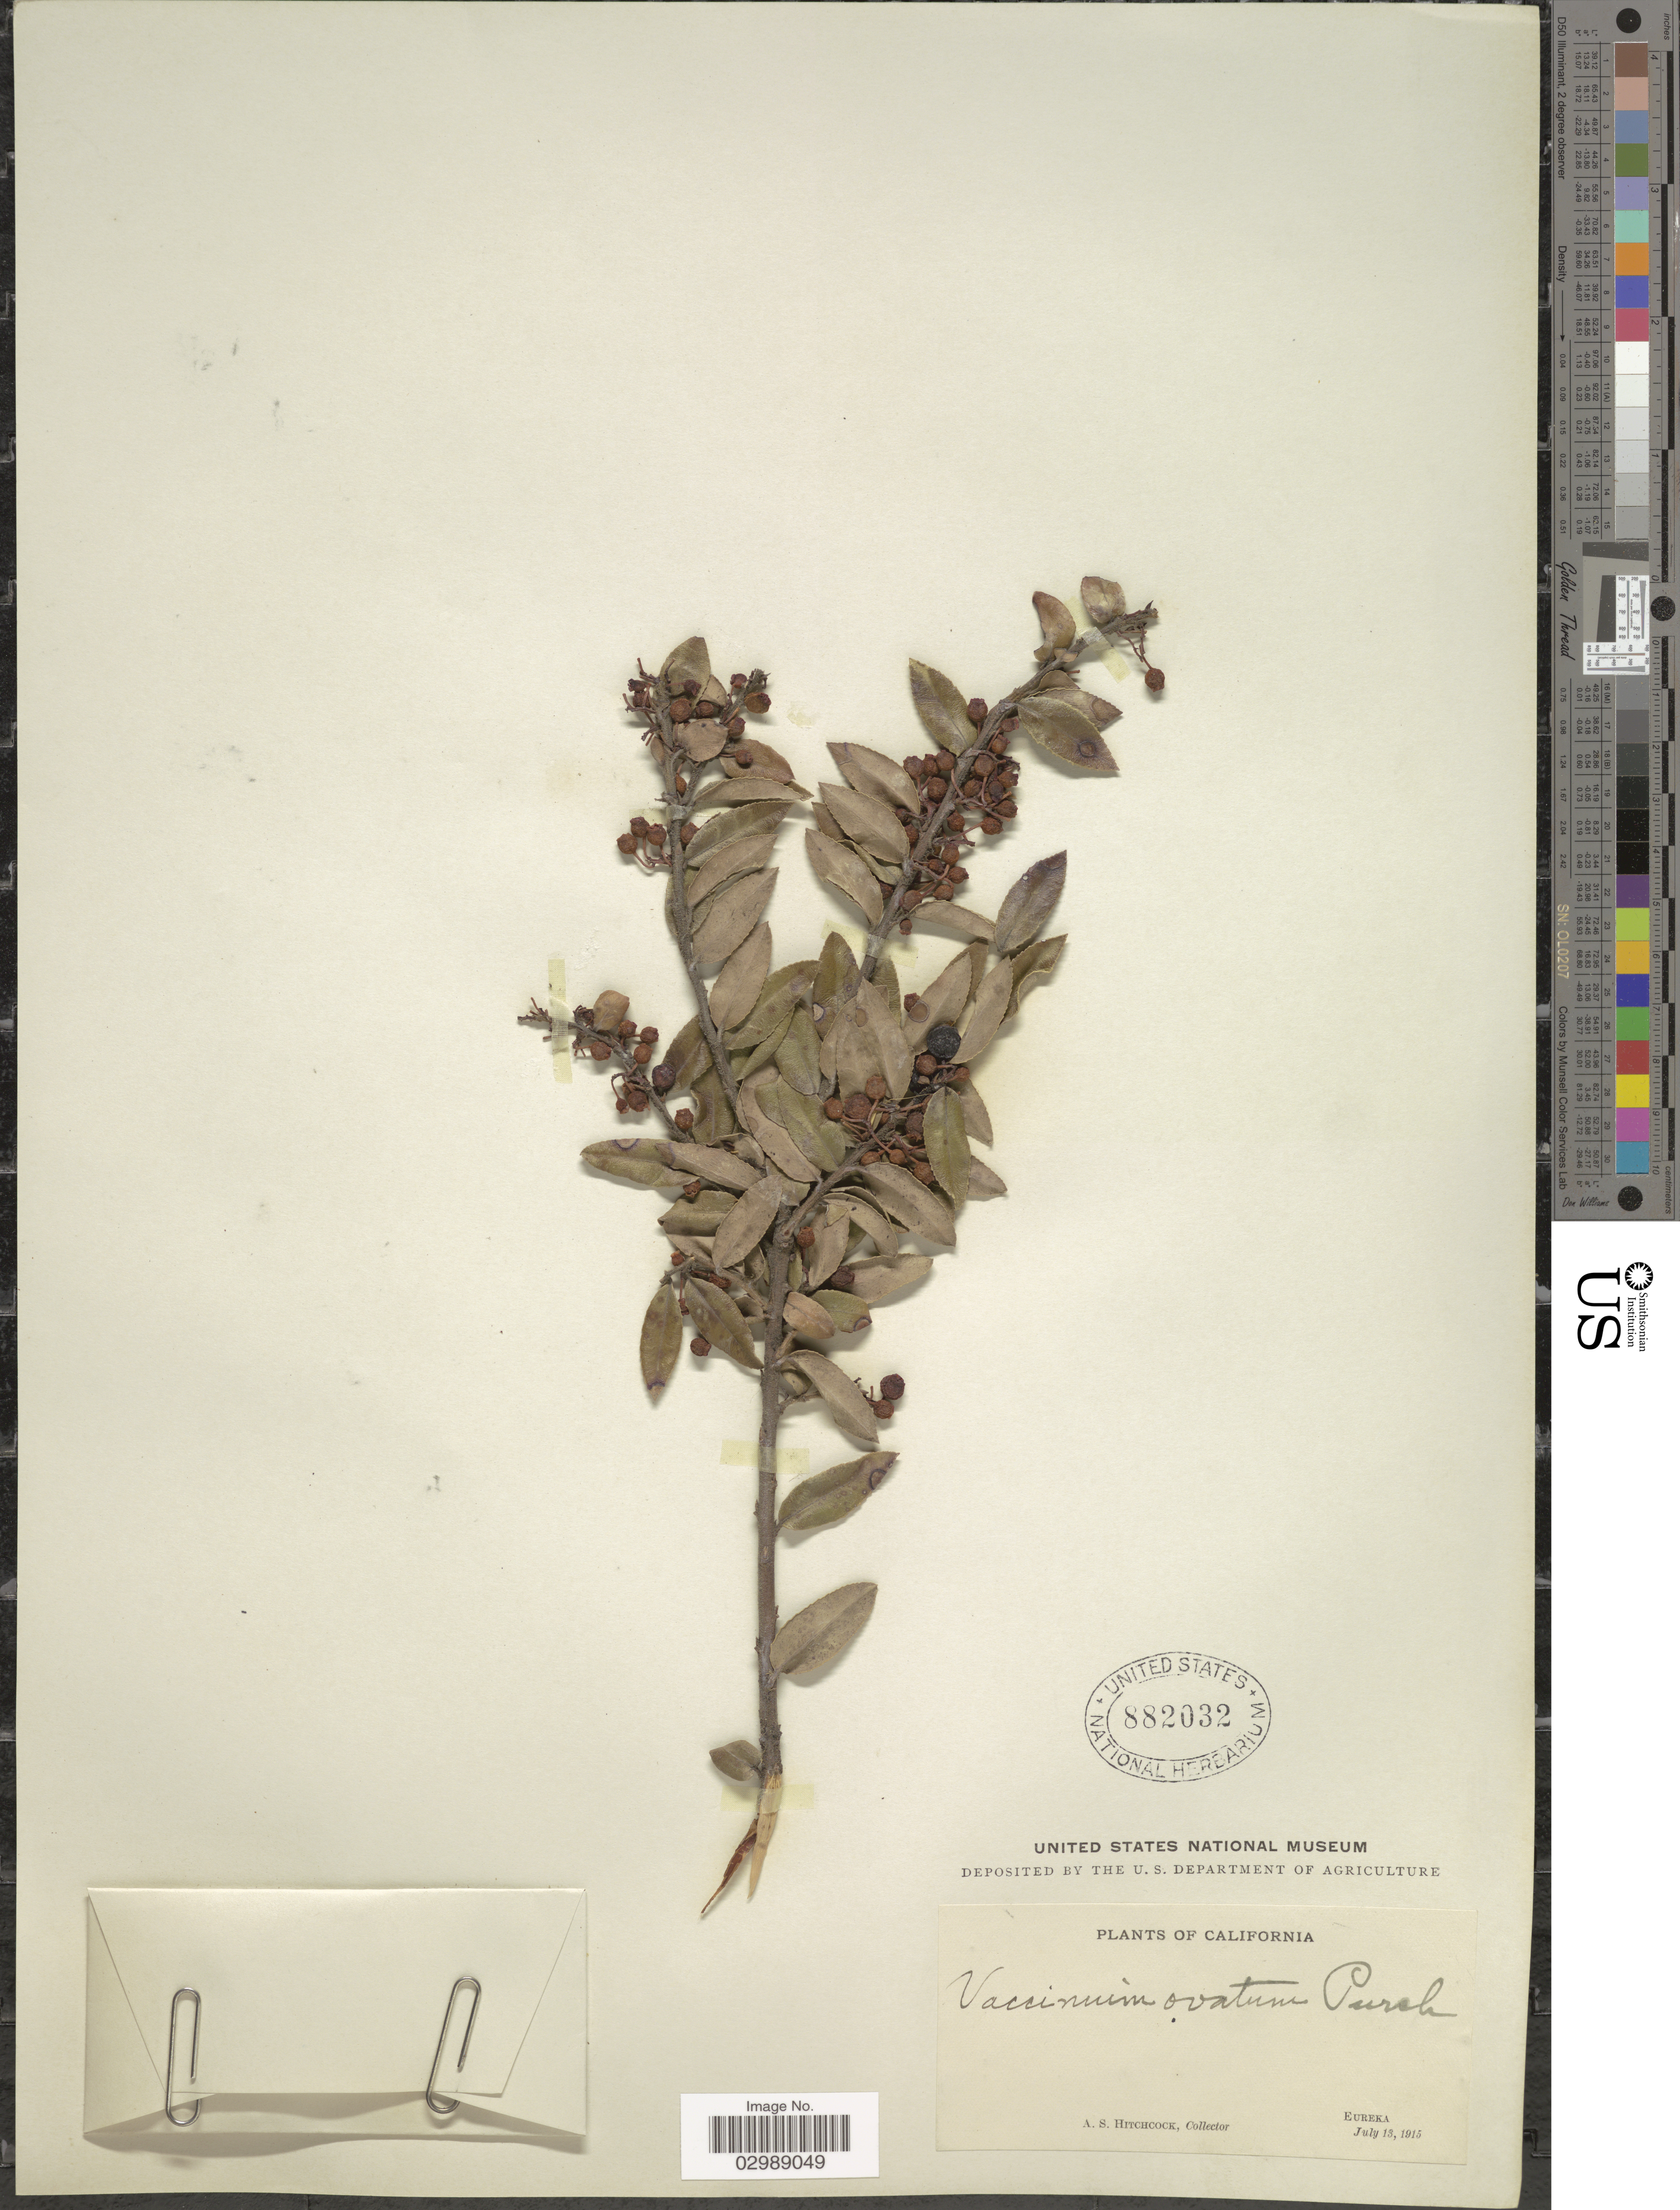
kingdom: Plantae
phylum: Tracheophyta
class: Magnoliopsida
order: Ericales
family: Ericaceae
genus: Vaccinium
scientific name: Vaccinium ovatum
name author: Pursh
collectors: A. S. Hitchcock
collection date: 1915-07-13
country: United States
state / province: California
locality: Eureka.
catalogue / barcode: US 882032